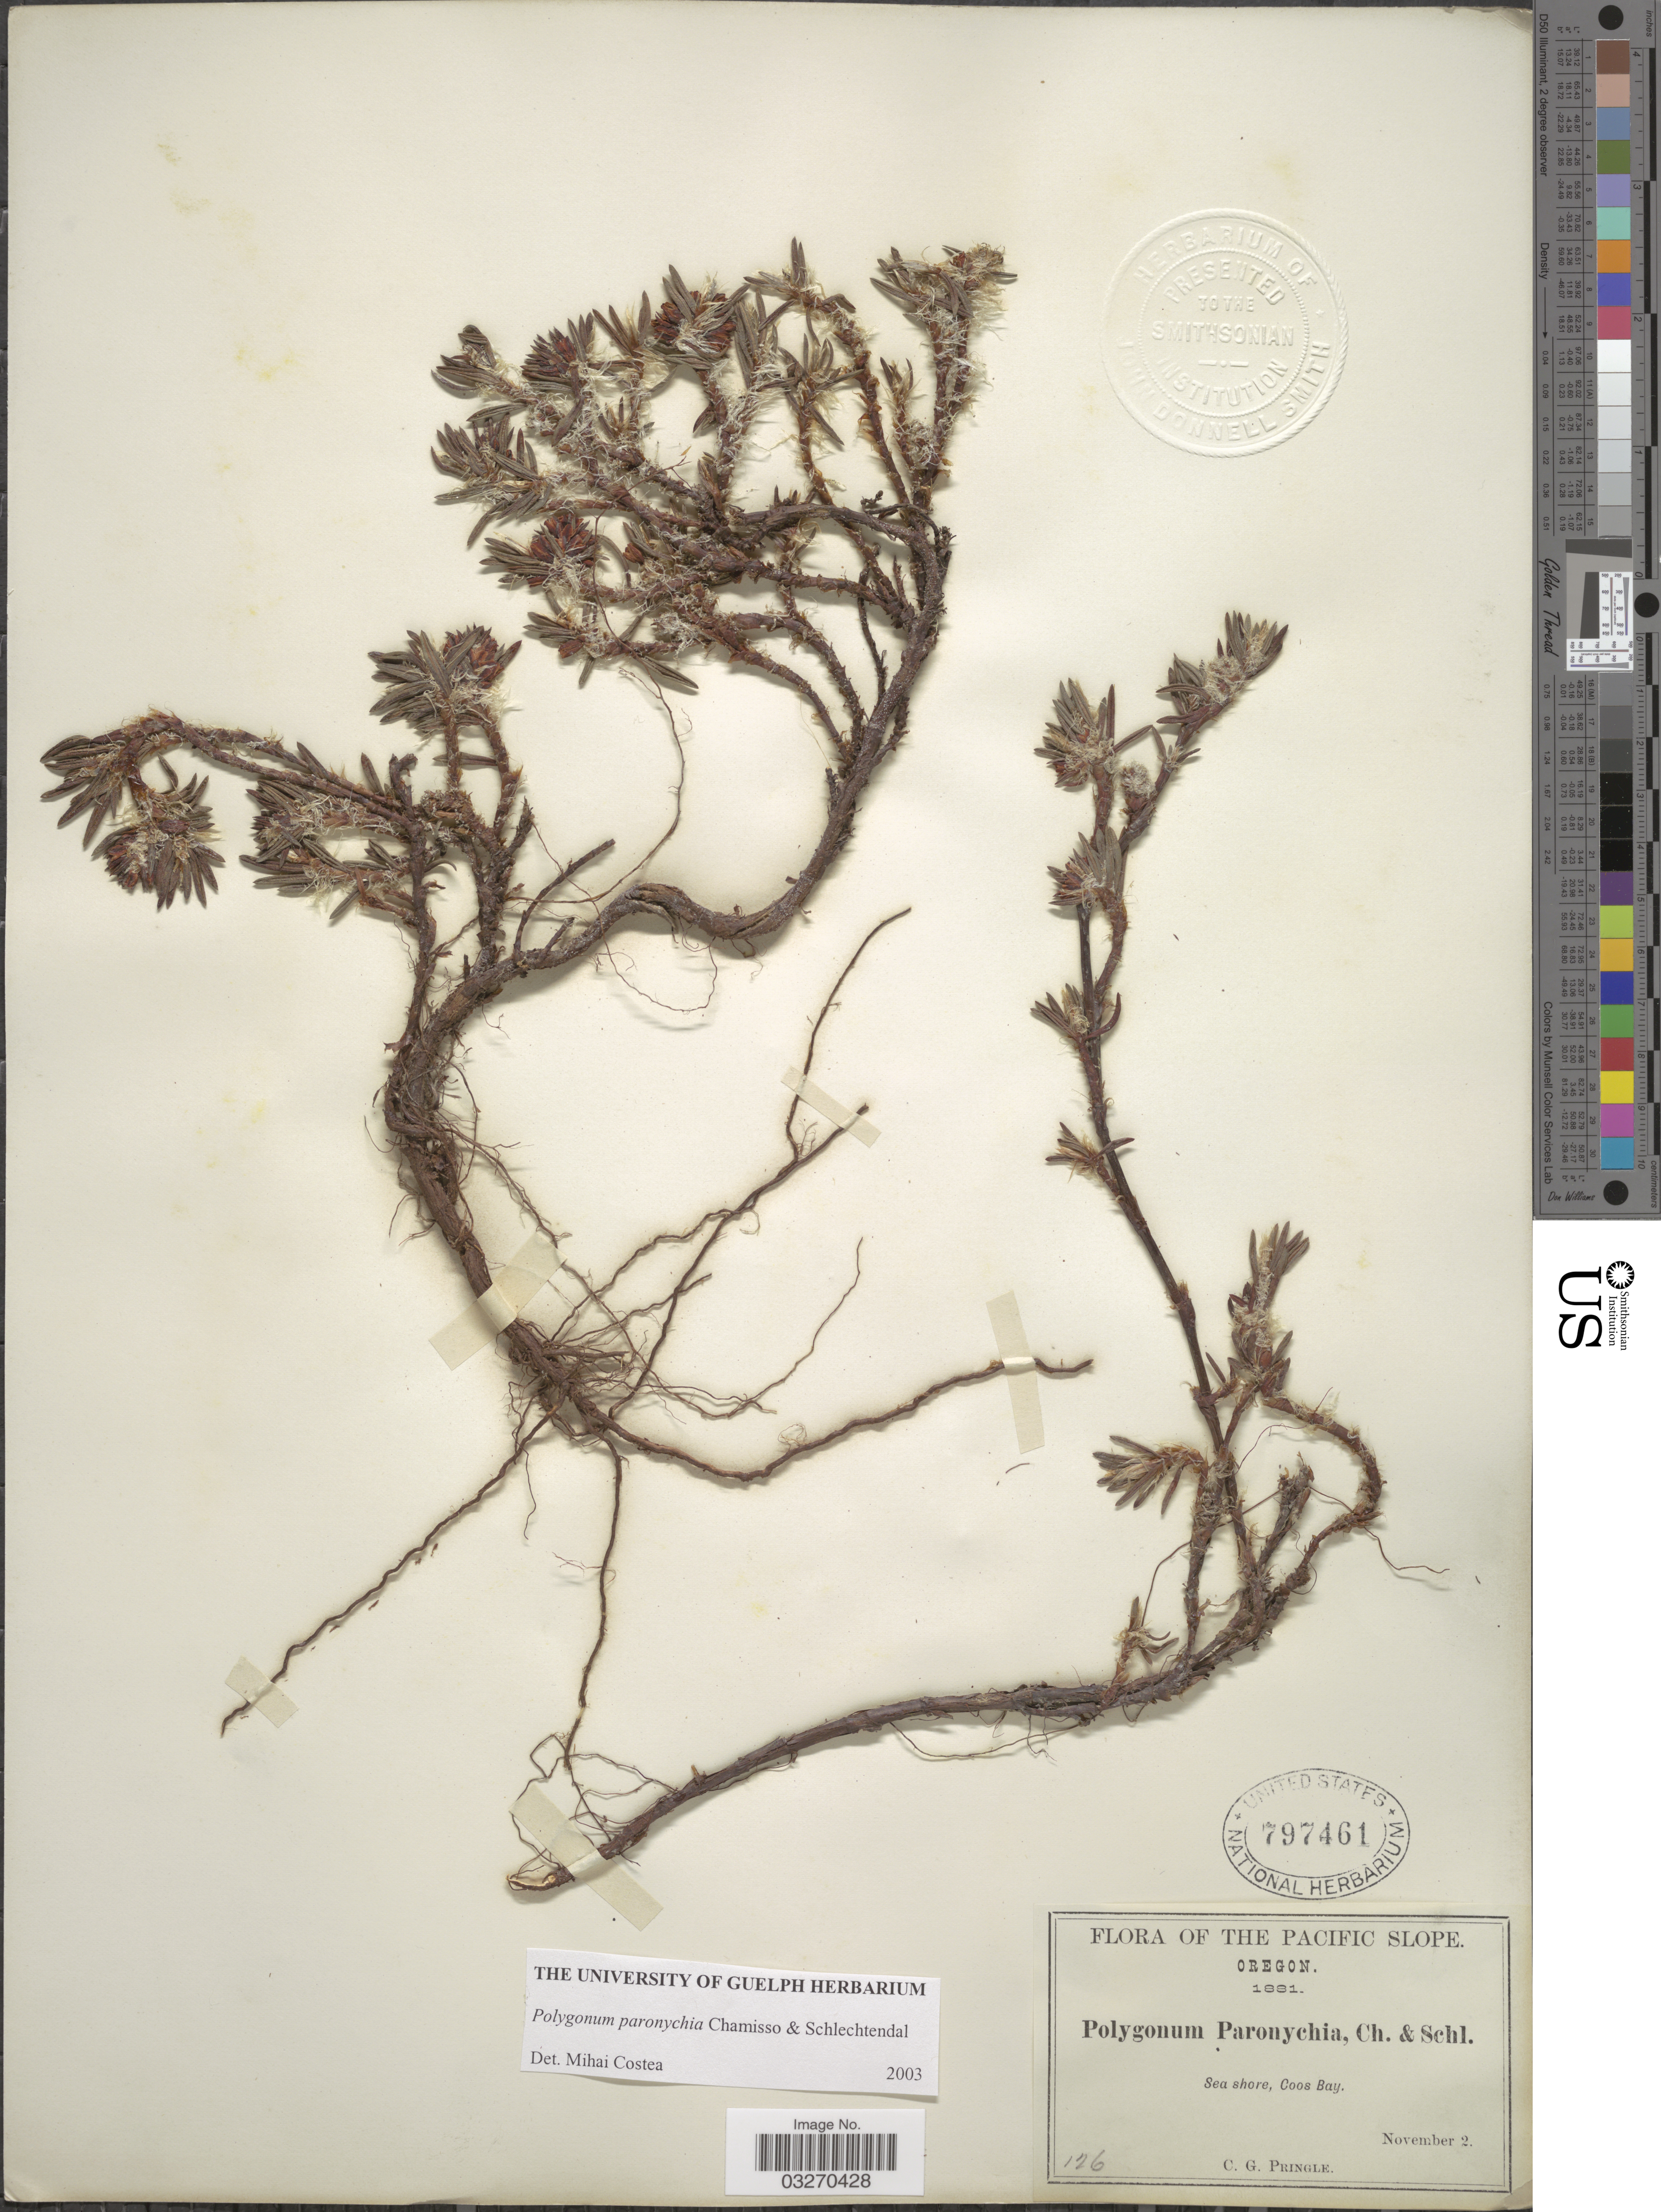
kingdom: Plantae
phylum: Tracheophyta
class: Magnoliopsida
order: Caryophyllales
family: Polygonaceae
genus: Polygonum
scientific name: Polygonum paronychia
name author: Cham. & Schltdl.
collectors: C. G. Pringle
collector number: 126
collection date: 1881-11-02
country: United States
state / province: Oregon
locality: The Pacific Slope. Sea shore, Coos Bay.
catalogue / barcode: US 797461